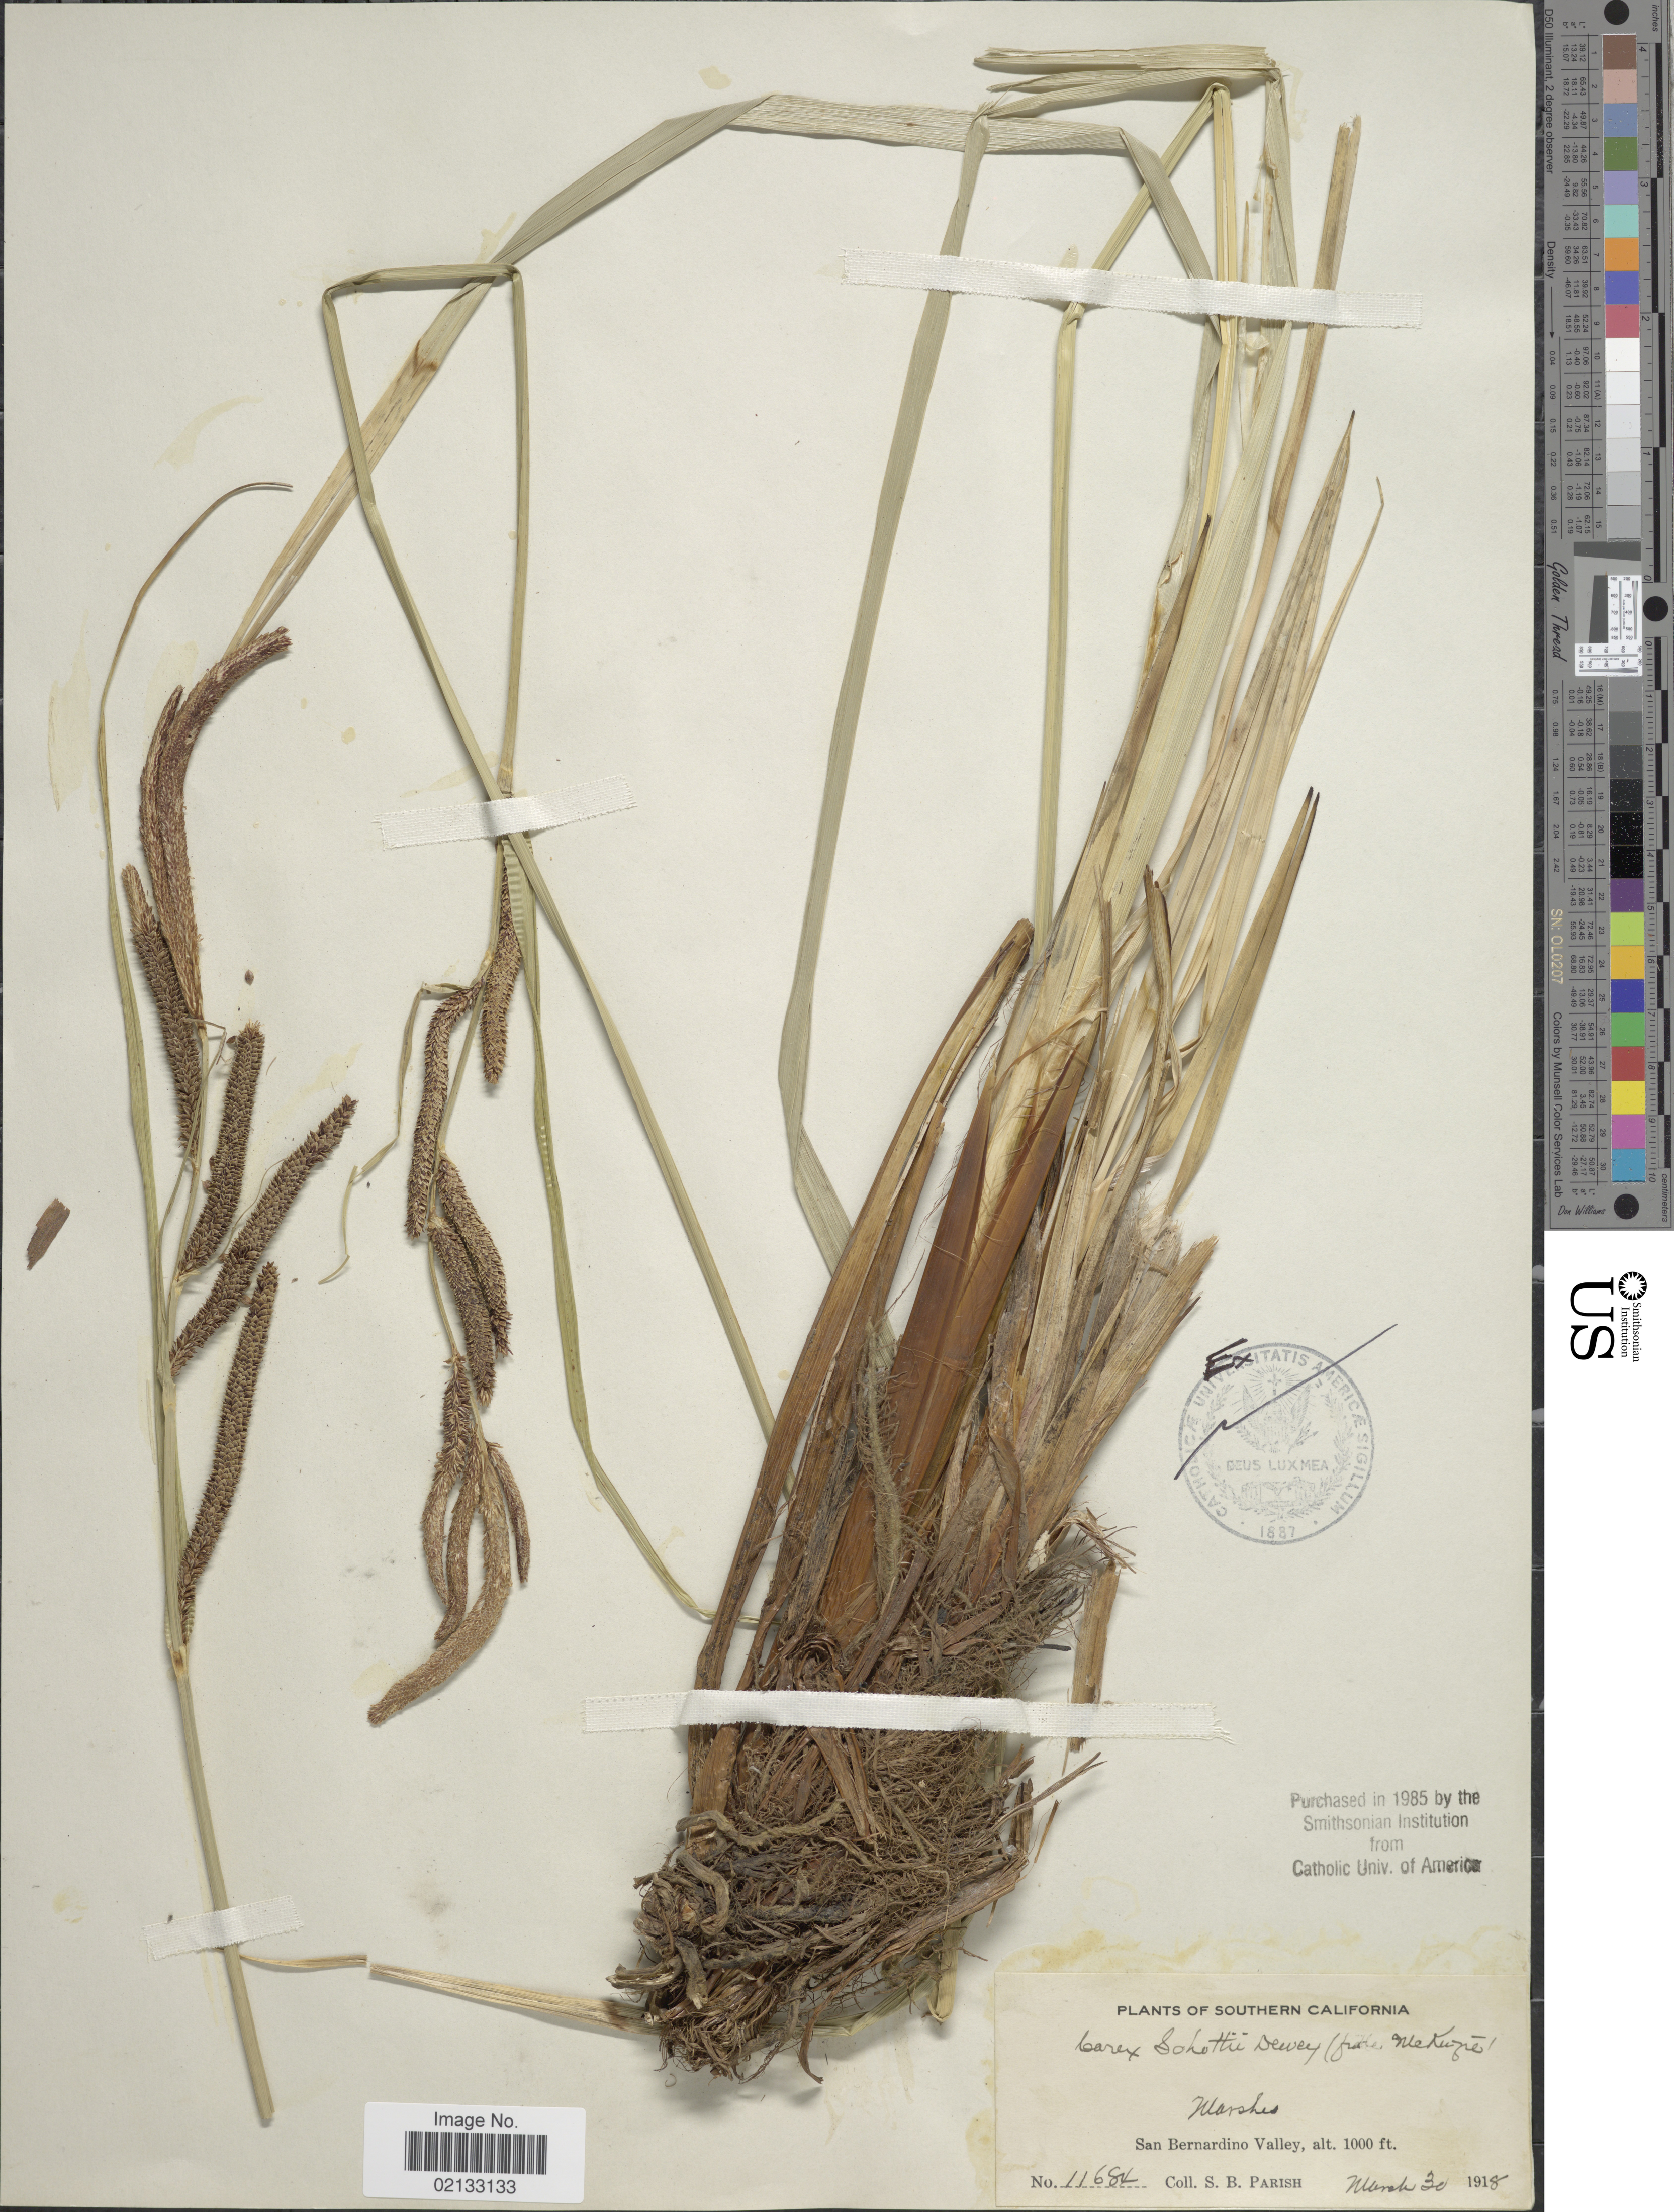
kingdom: Plantae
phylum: Tracheophyta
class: Liliopsida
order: Poales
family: Cyperaceae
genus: Carex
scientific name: Carex schottii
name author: Dewey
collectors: S. B. Parish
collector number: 11684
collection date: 1918-03-30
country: United States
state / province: California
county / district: San Bernardino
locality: Southern California. San Bernardino Valley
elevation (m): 305